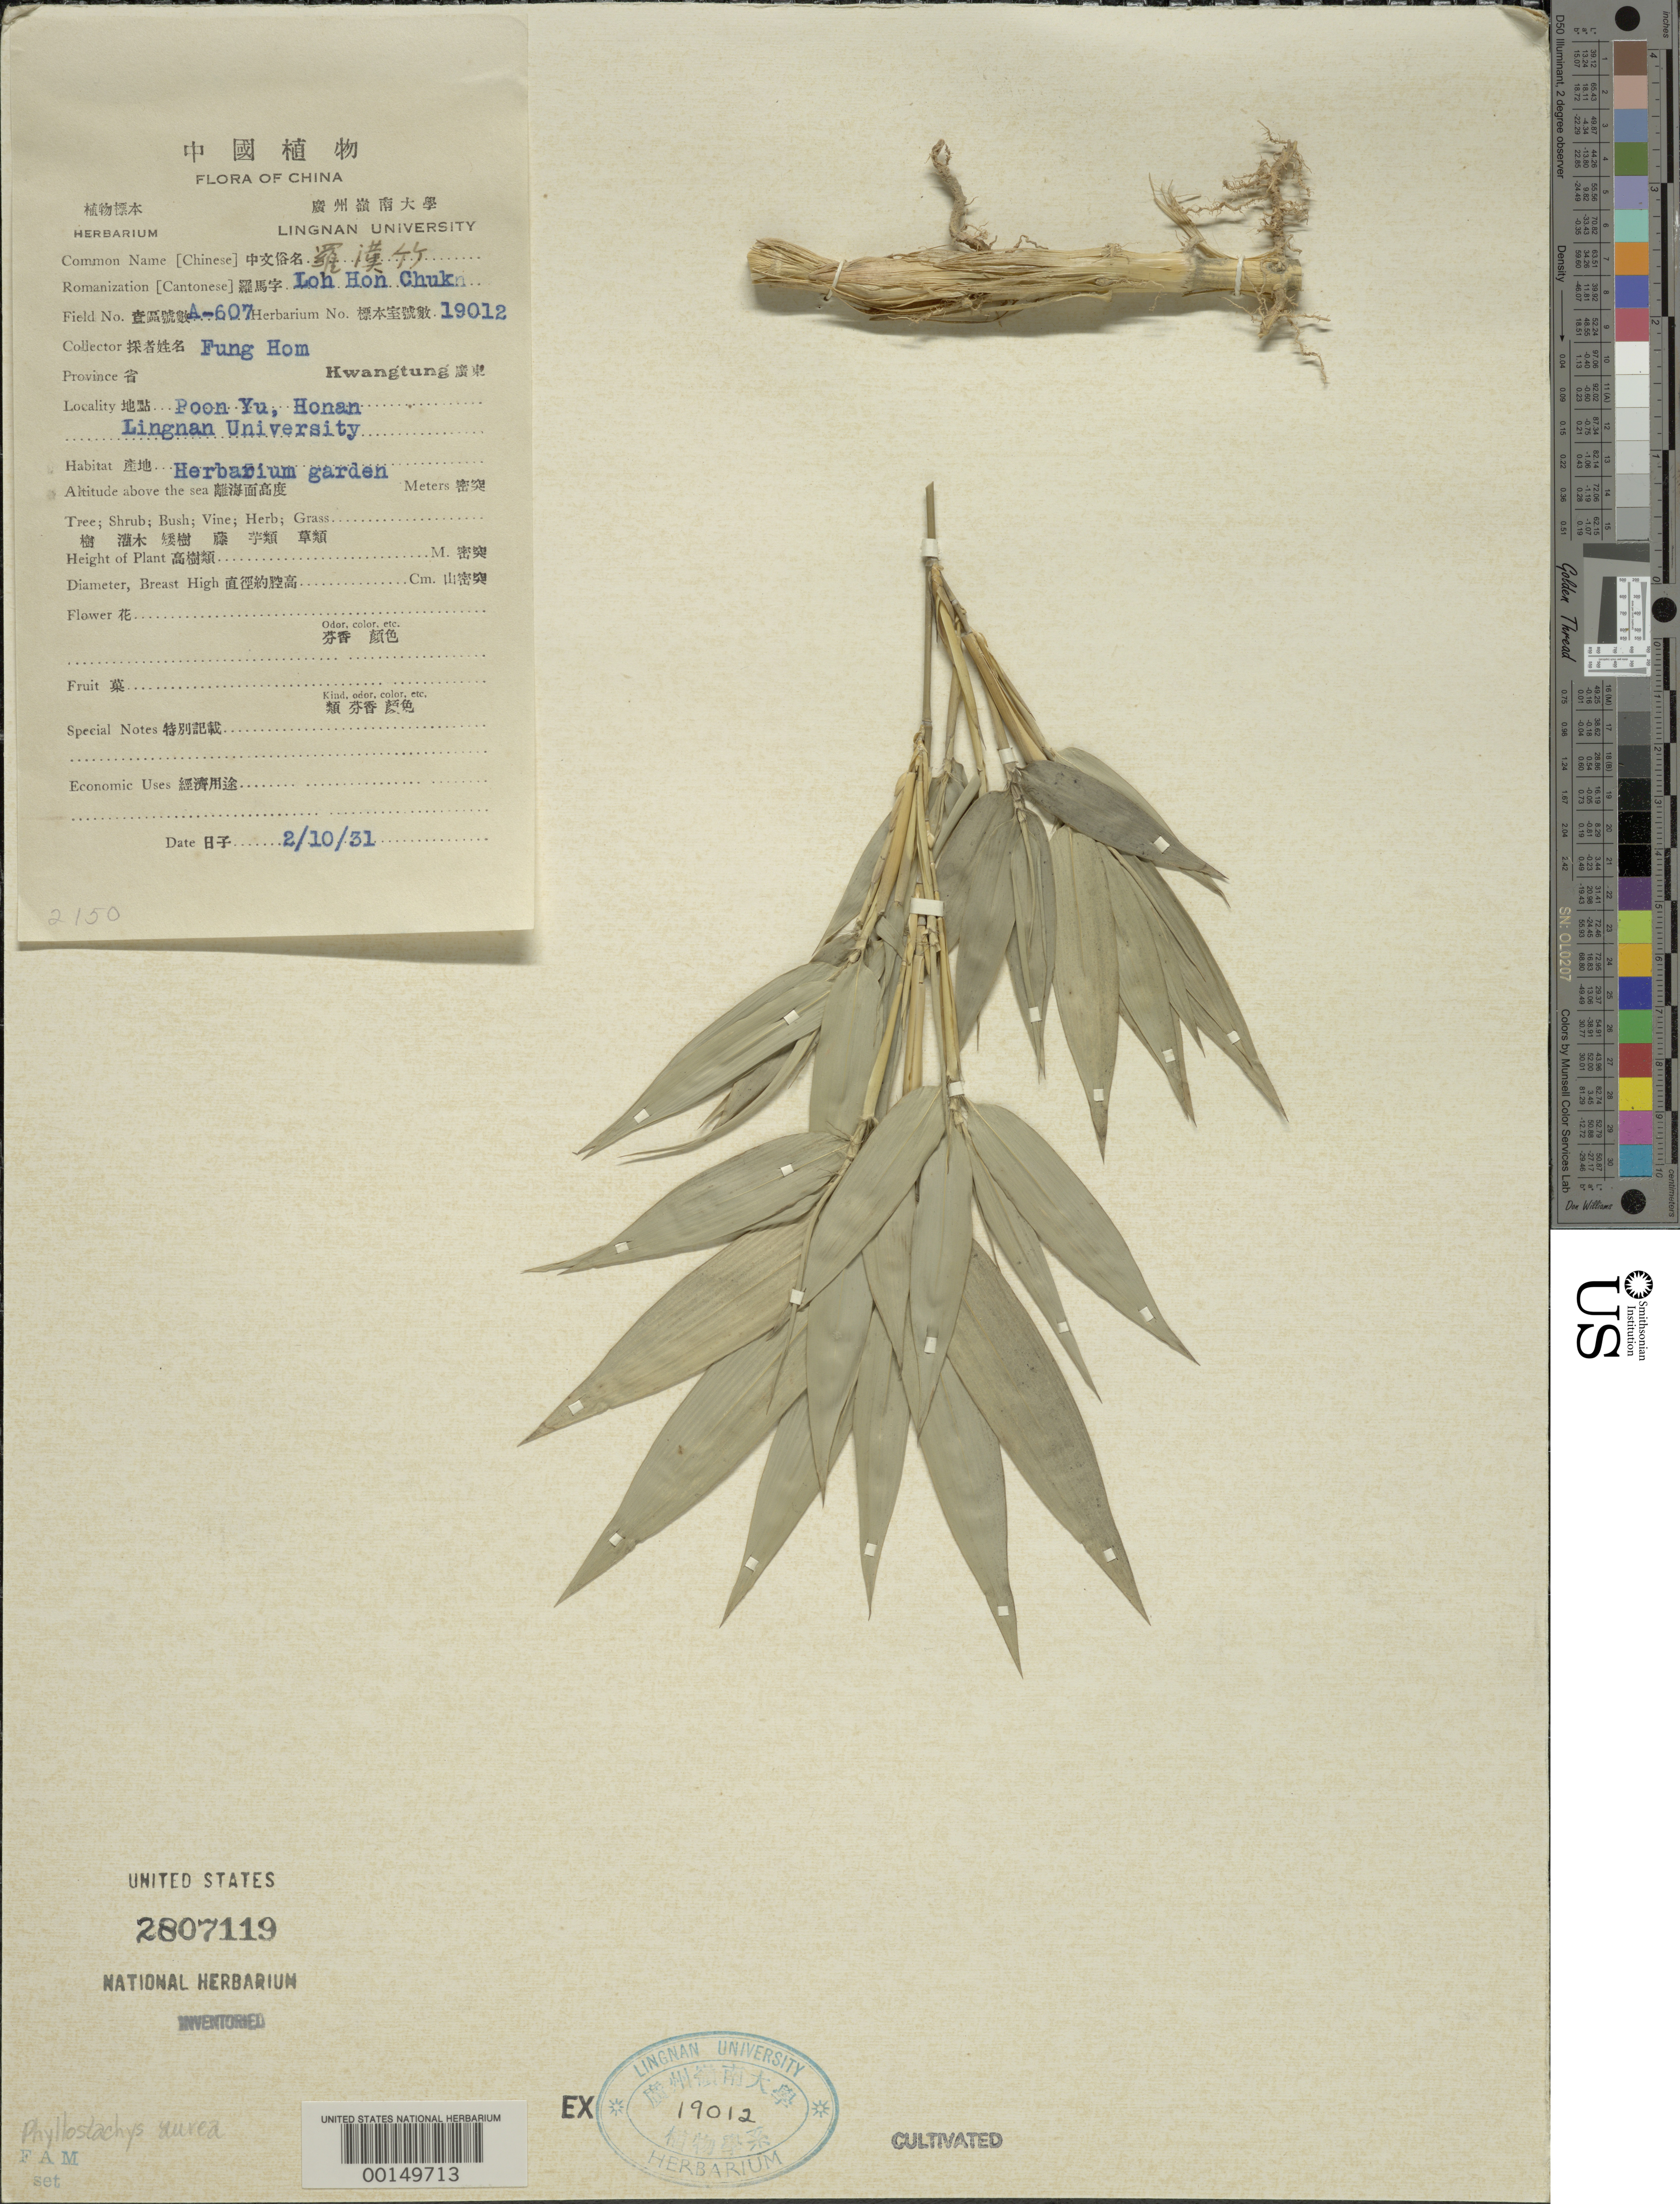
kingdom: Plantae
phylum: Tracheophyta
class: Liliopsida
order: Poales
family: Poaceae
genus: Phyllostachys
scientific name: Phyllostachys aurea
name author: Rivière & C. Rivière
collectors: H. L. Fung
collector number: A-607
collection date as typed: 02 Oct 1931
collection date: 1931-10-02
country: China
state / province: Guangdong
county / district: Guangzhou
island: Honan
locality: Poon yu, honan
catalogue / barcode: US 2807119